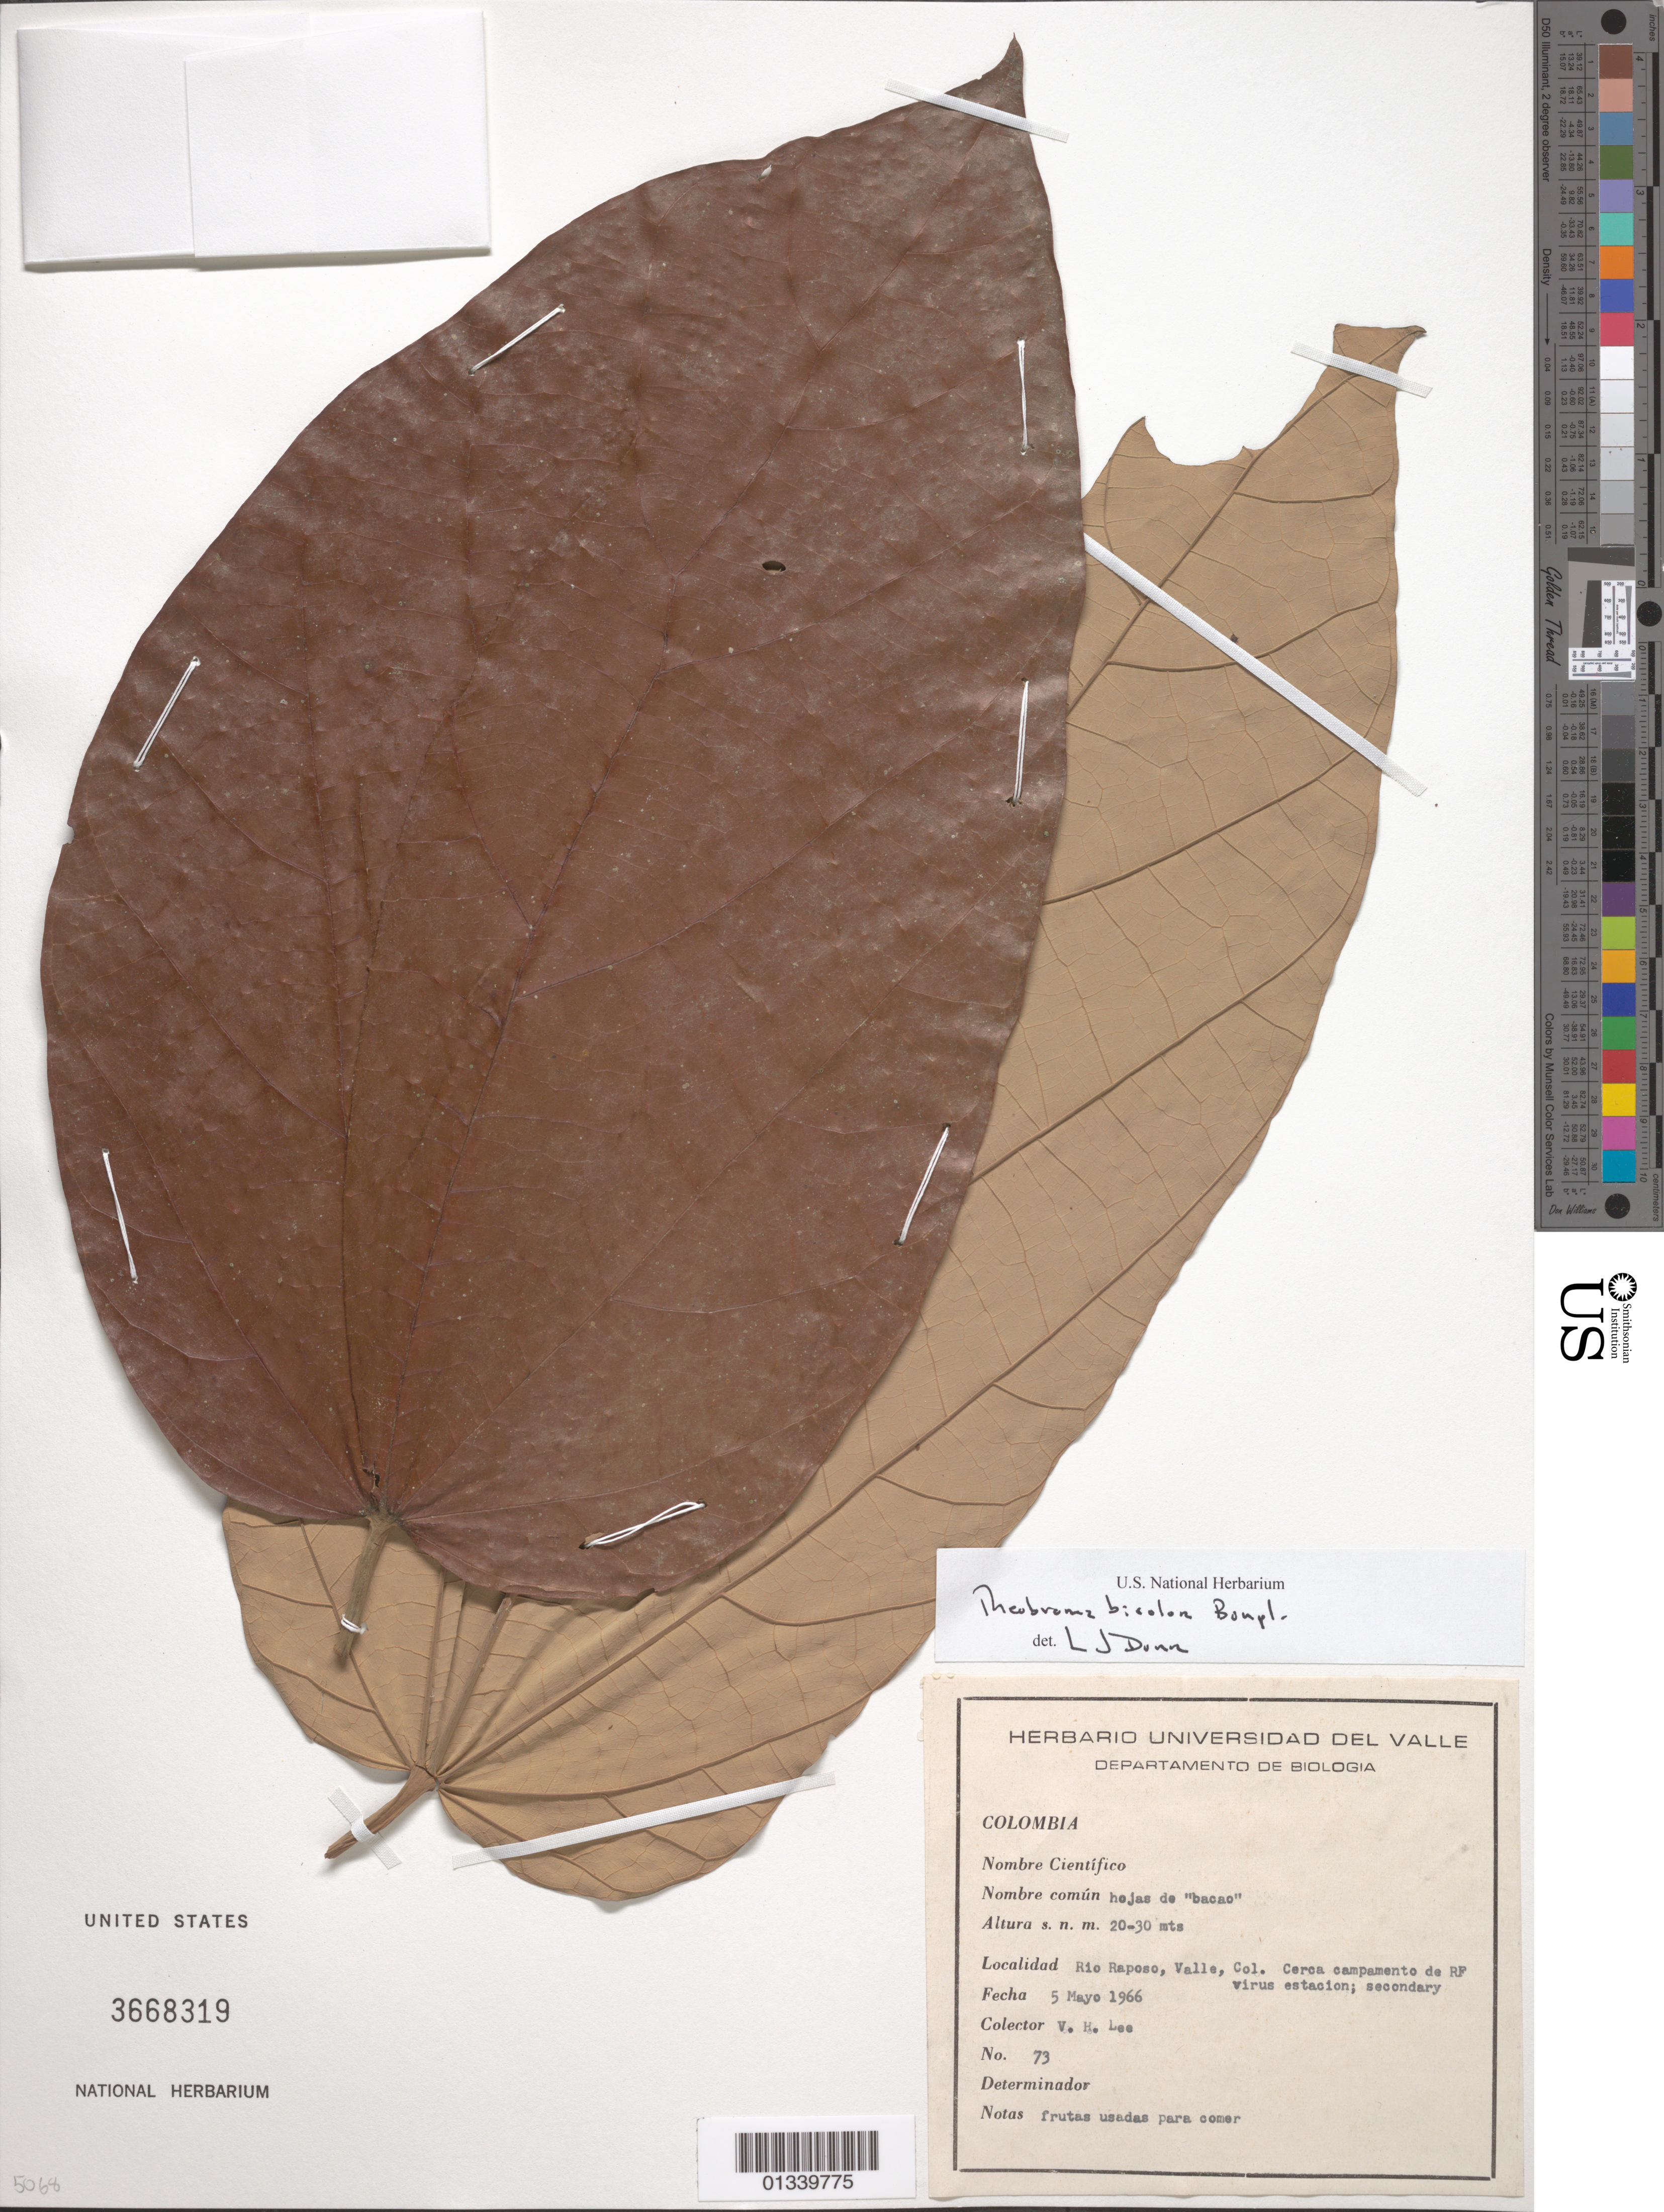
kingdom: Plantae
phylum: Tracheophyta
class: Magnoliopsida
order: Malvales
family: Malvaceae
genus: Theobroma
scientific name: Theobroma bicolor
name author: Bonpl.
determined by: Dorr, L. J., (BOT), Smithsonian Institution - National Museum of Natural History (UNITED STATES)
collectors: V. H. Lee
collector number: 73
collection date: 1966-05-05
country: Colombia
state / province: Valle del Cauca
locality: Rio Raposo, cerca campamento virus estacion; secondary.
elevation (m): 30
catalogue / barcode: US 3668319